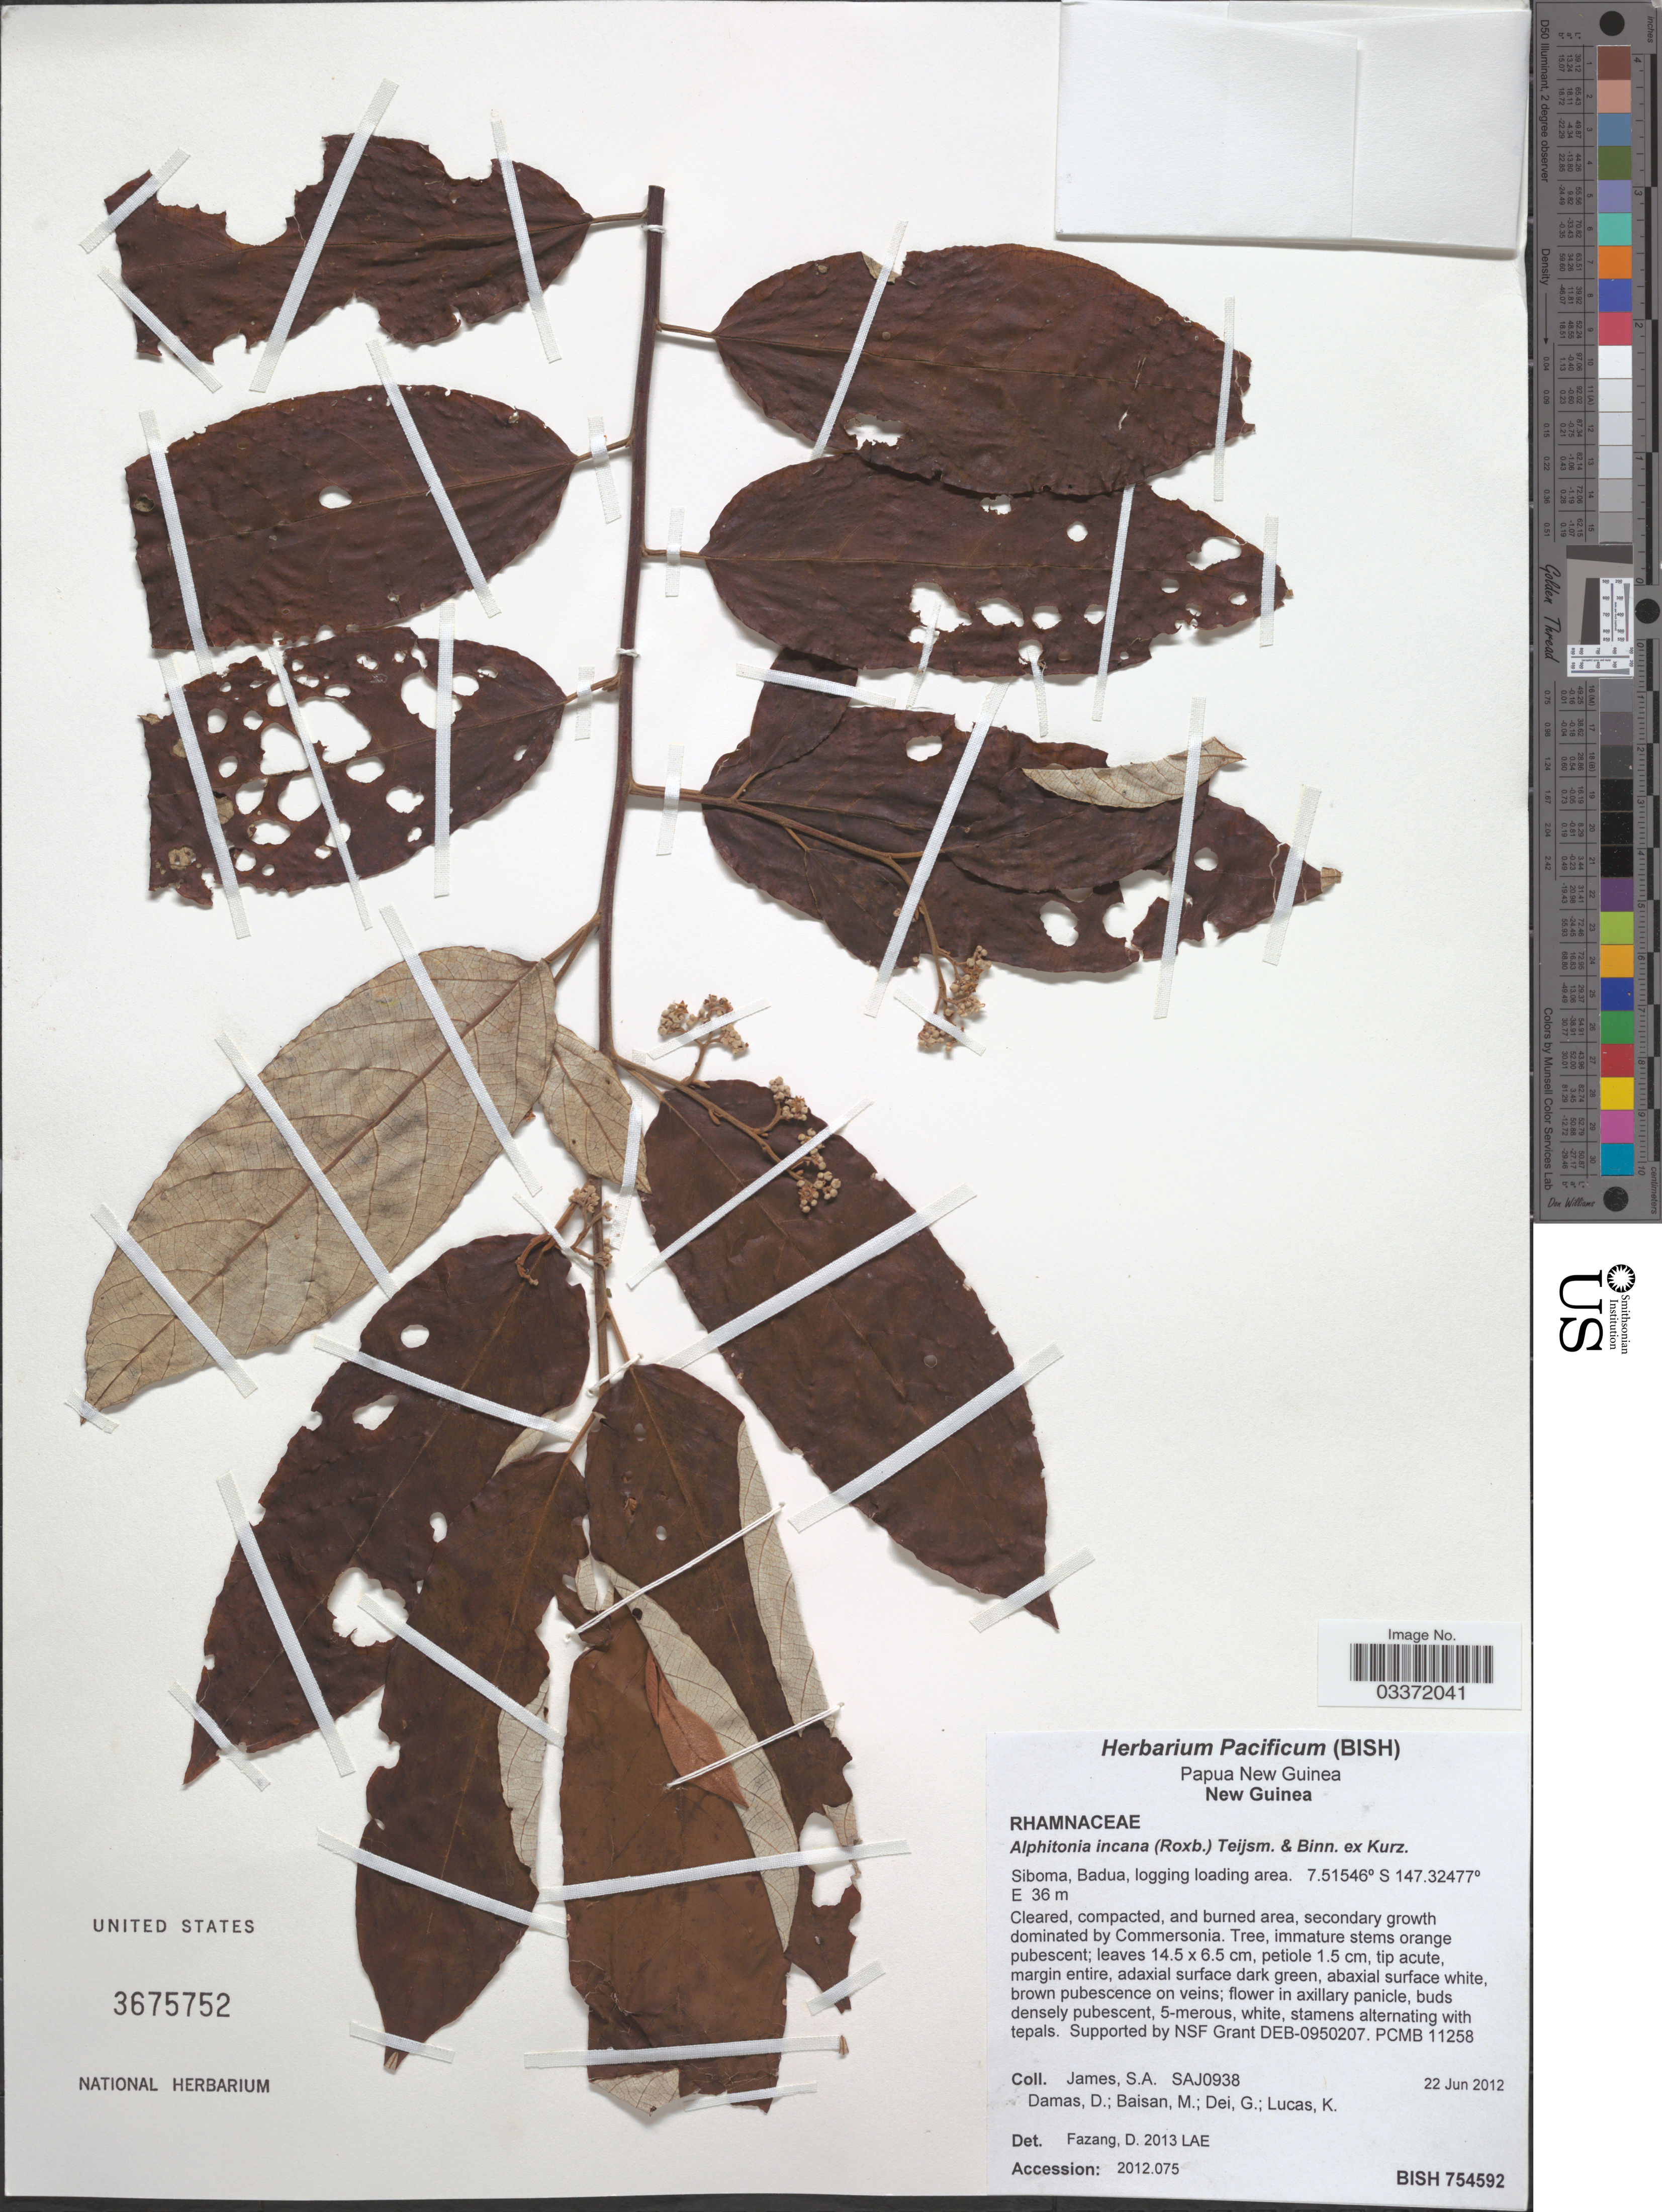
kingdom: Plantae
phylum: Tracheophyta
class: Magnoliopsida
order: Rosales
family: Rhamnaceae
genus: Alphitonia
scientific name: Alphitonia incana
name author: (Roxb.) Teisjm. & Binn. ex Kurz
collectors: S. James, D. Damas, M. Baisan, G. Dei & K. Lucas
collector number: SAJ0938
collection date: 2012-06-22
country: Papua New Guinea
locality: New Guinea. Siboma, Badua, logging loading area. Cleared, compacted, and burned area.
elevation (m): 36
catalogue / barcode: US 3675752